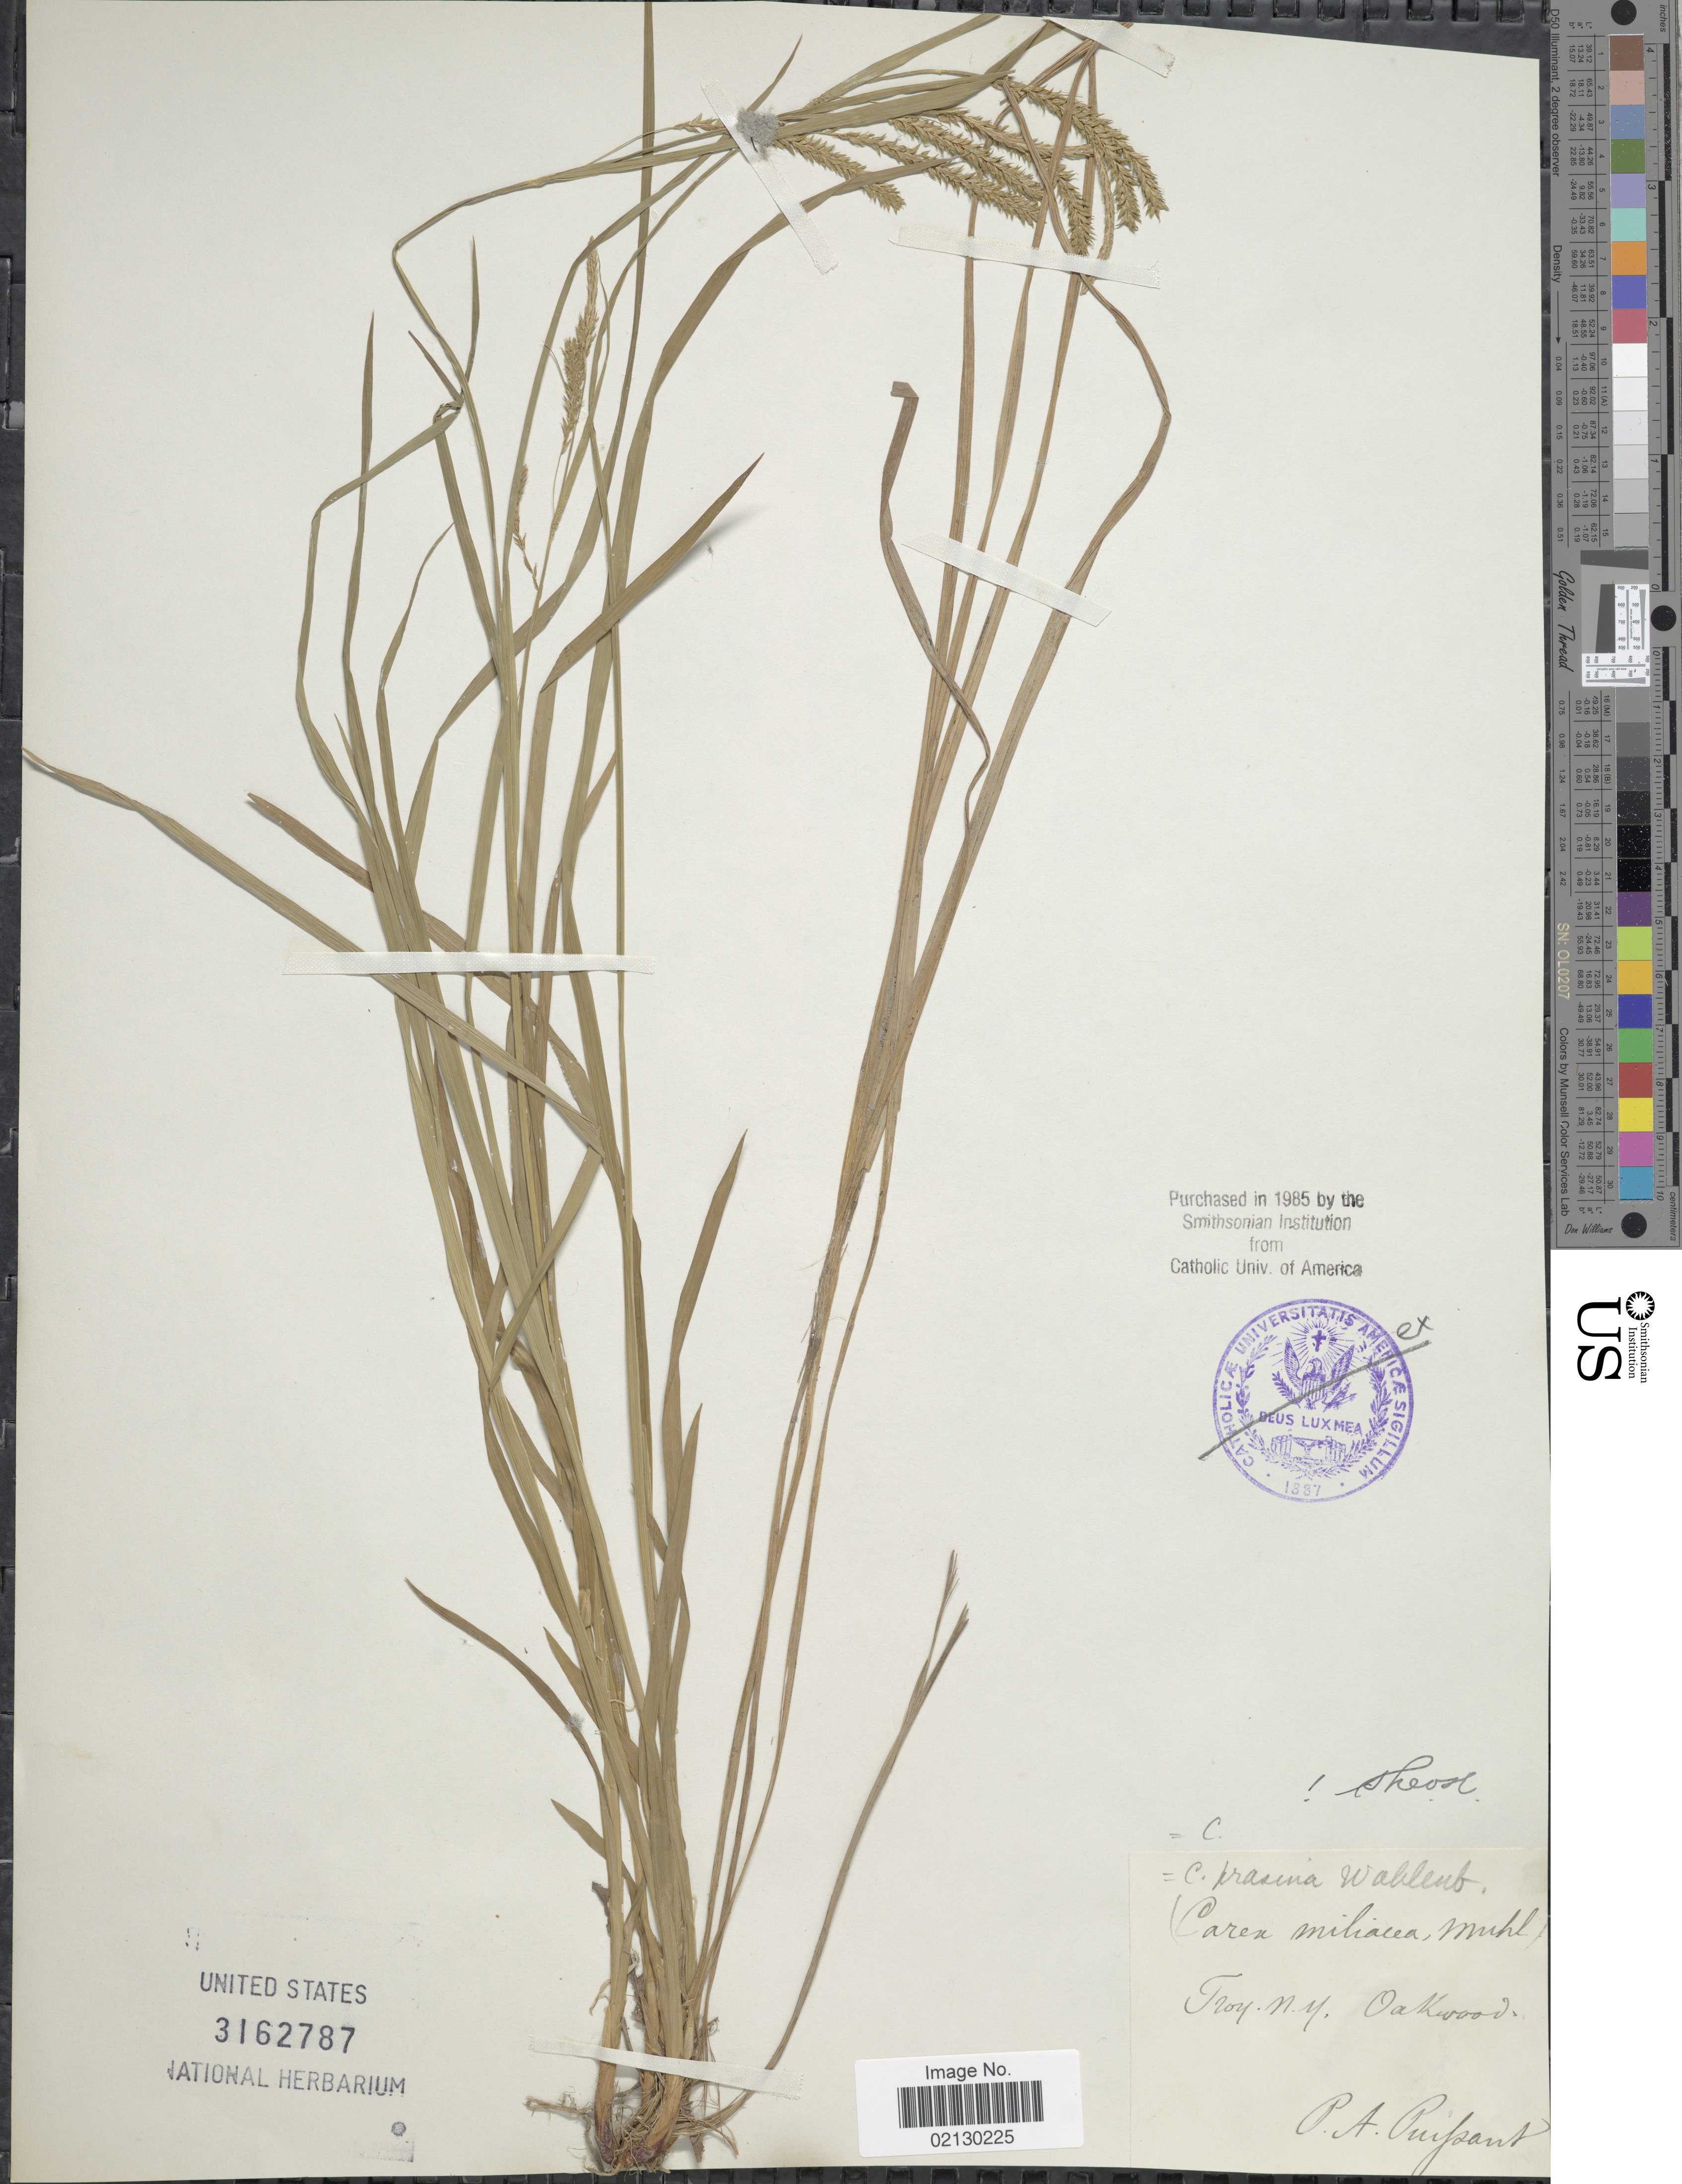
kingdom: Plantae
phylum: Tracheophyta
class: Liliopsida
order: Poales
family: Cyperaceae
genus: Carex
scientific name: Carex prasina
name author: Wahlenb.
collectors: P. Puissant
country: United States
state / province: New York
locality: Troy, OakWood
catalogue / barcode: US 3162787